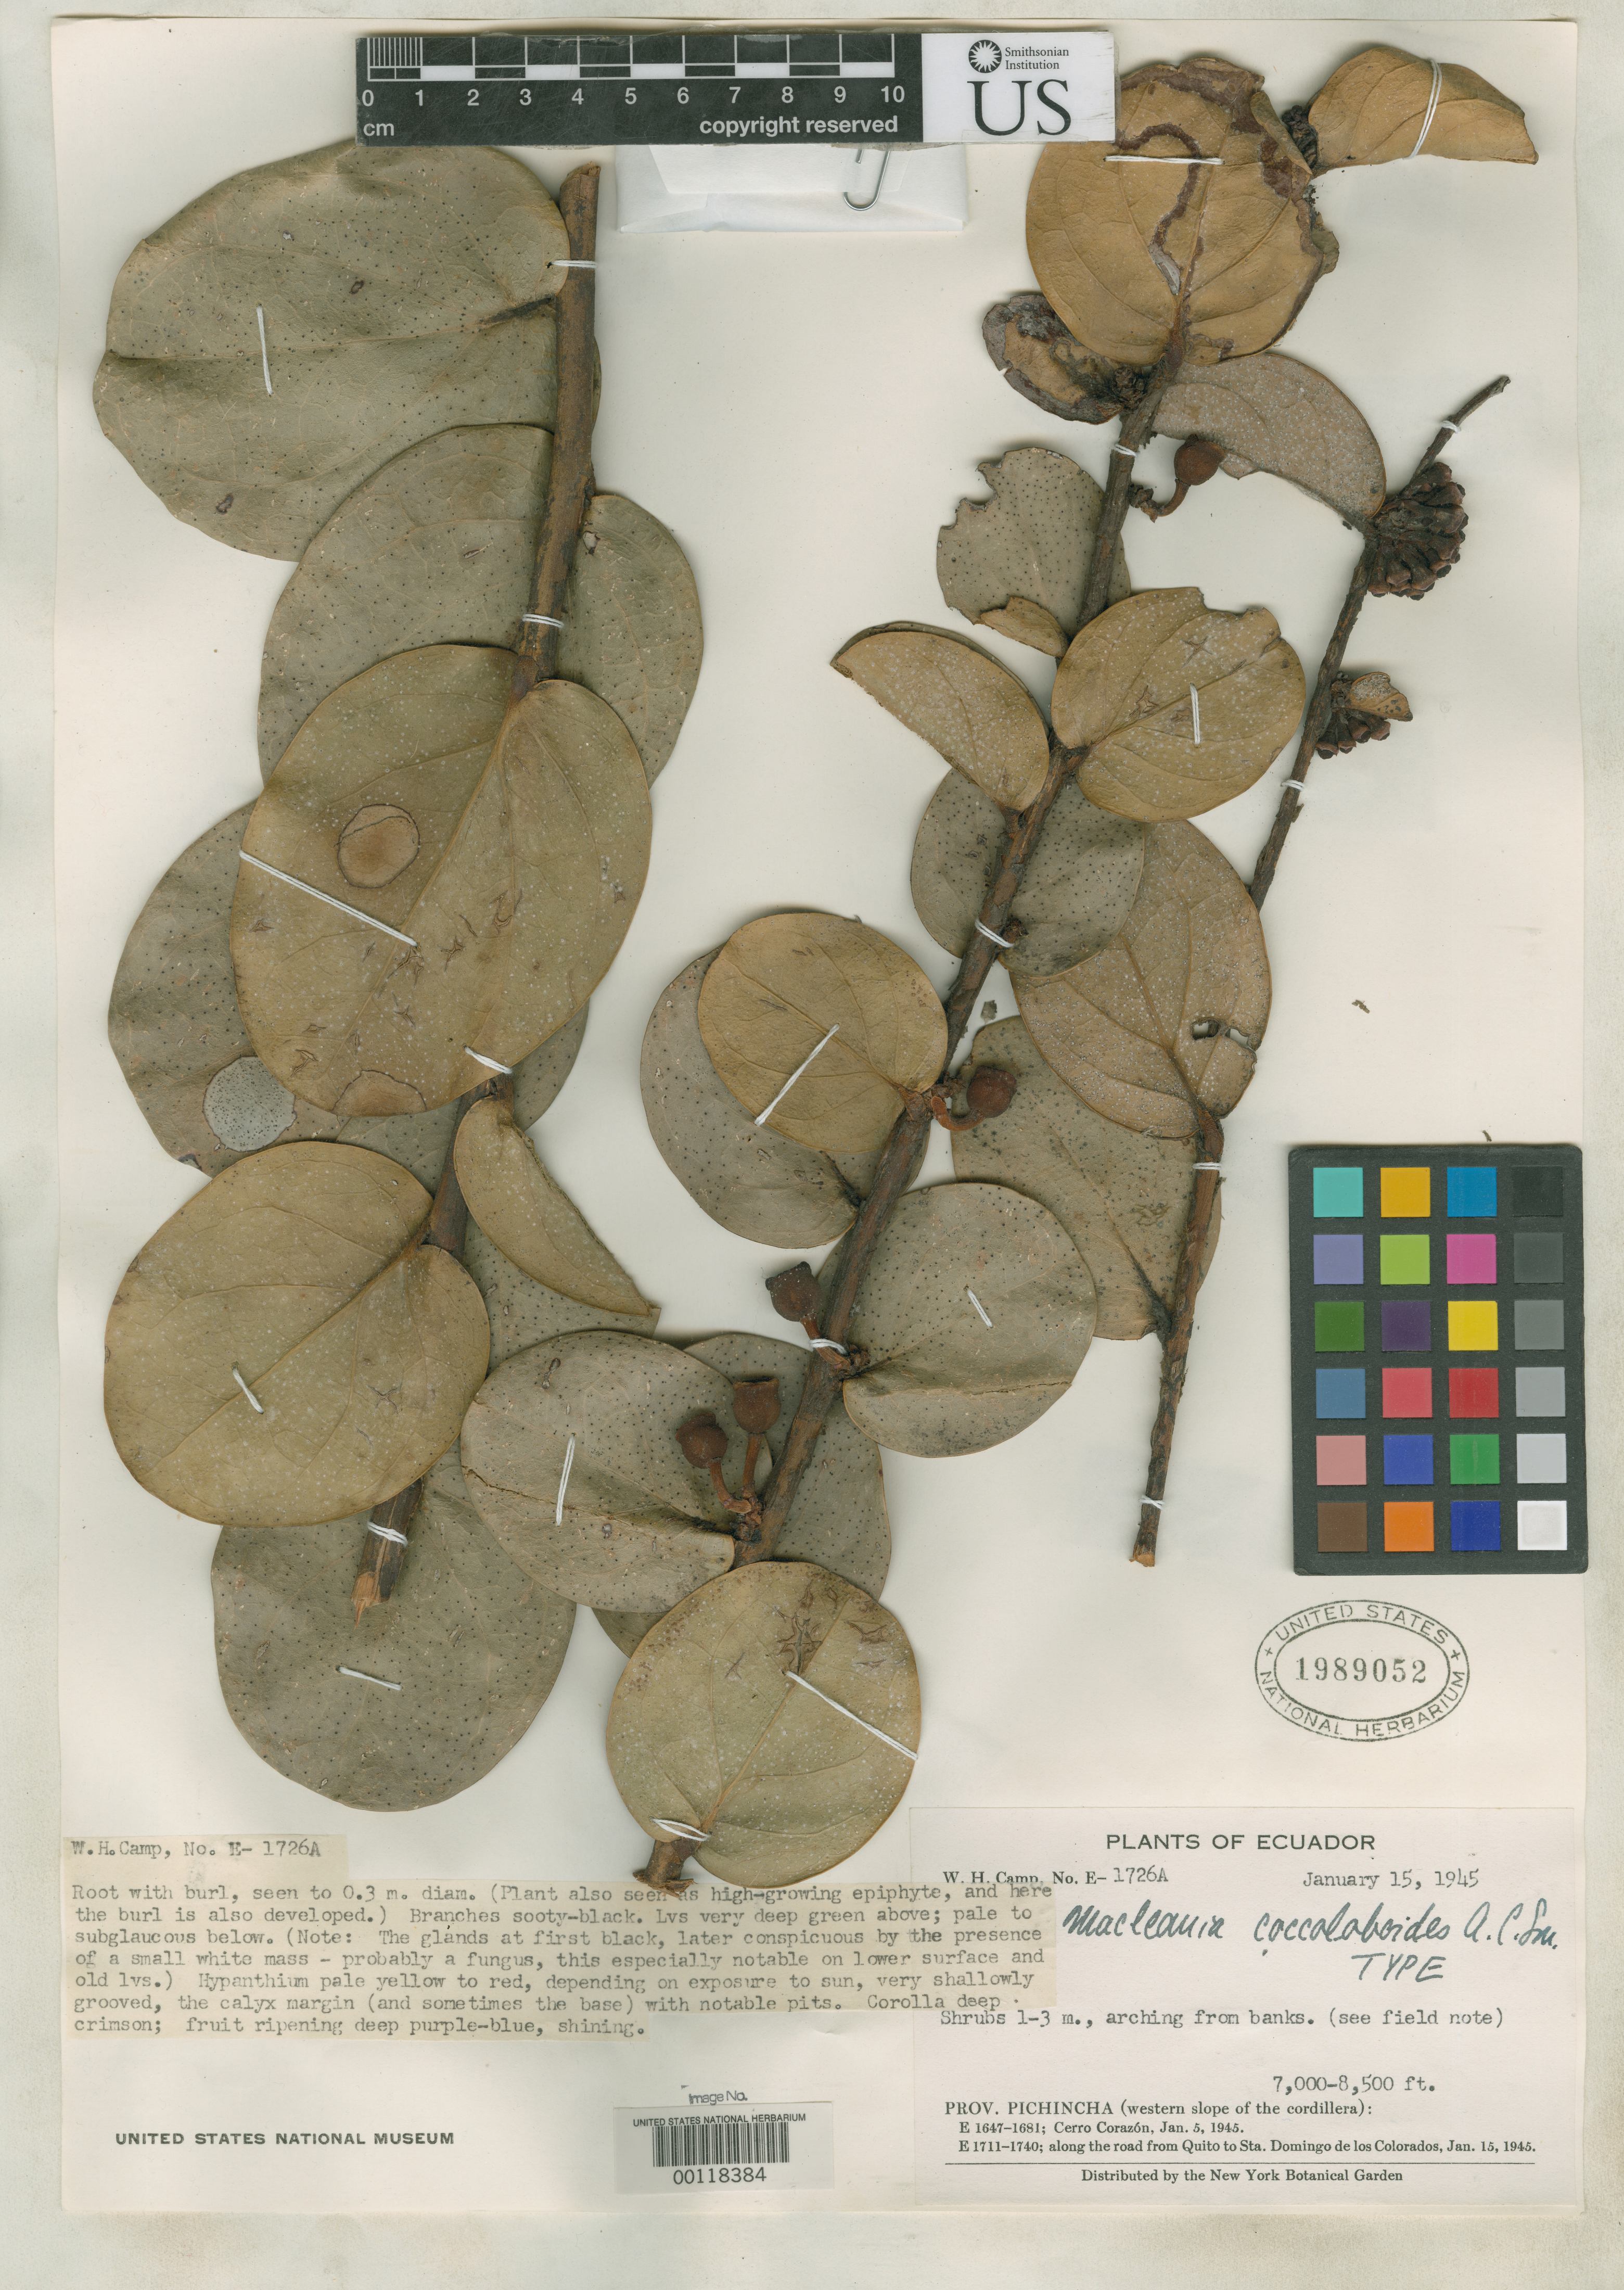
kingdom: Plantae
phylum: Tracheophyta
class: Magnoliopsida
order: Ericales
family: Ericaceae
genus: Macleania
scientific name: Macleania coccoloboides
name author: A.C. Sm.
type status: Holotype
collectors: W. H. Camp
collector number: E 1726 a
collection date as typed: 15 Jan 1945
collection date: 1945-01-15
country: Ecuador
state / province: Pichincha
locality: W slope of Cordillera, along road from Quito to Santo Domingo de Los Colorados.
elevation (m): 2134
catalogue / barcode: US 1989052